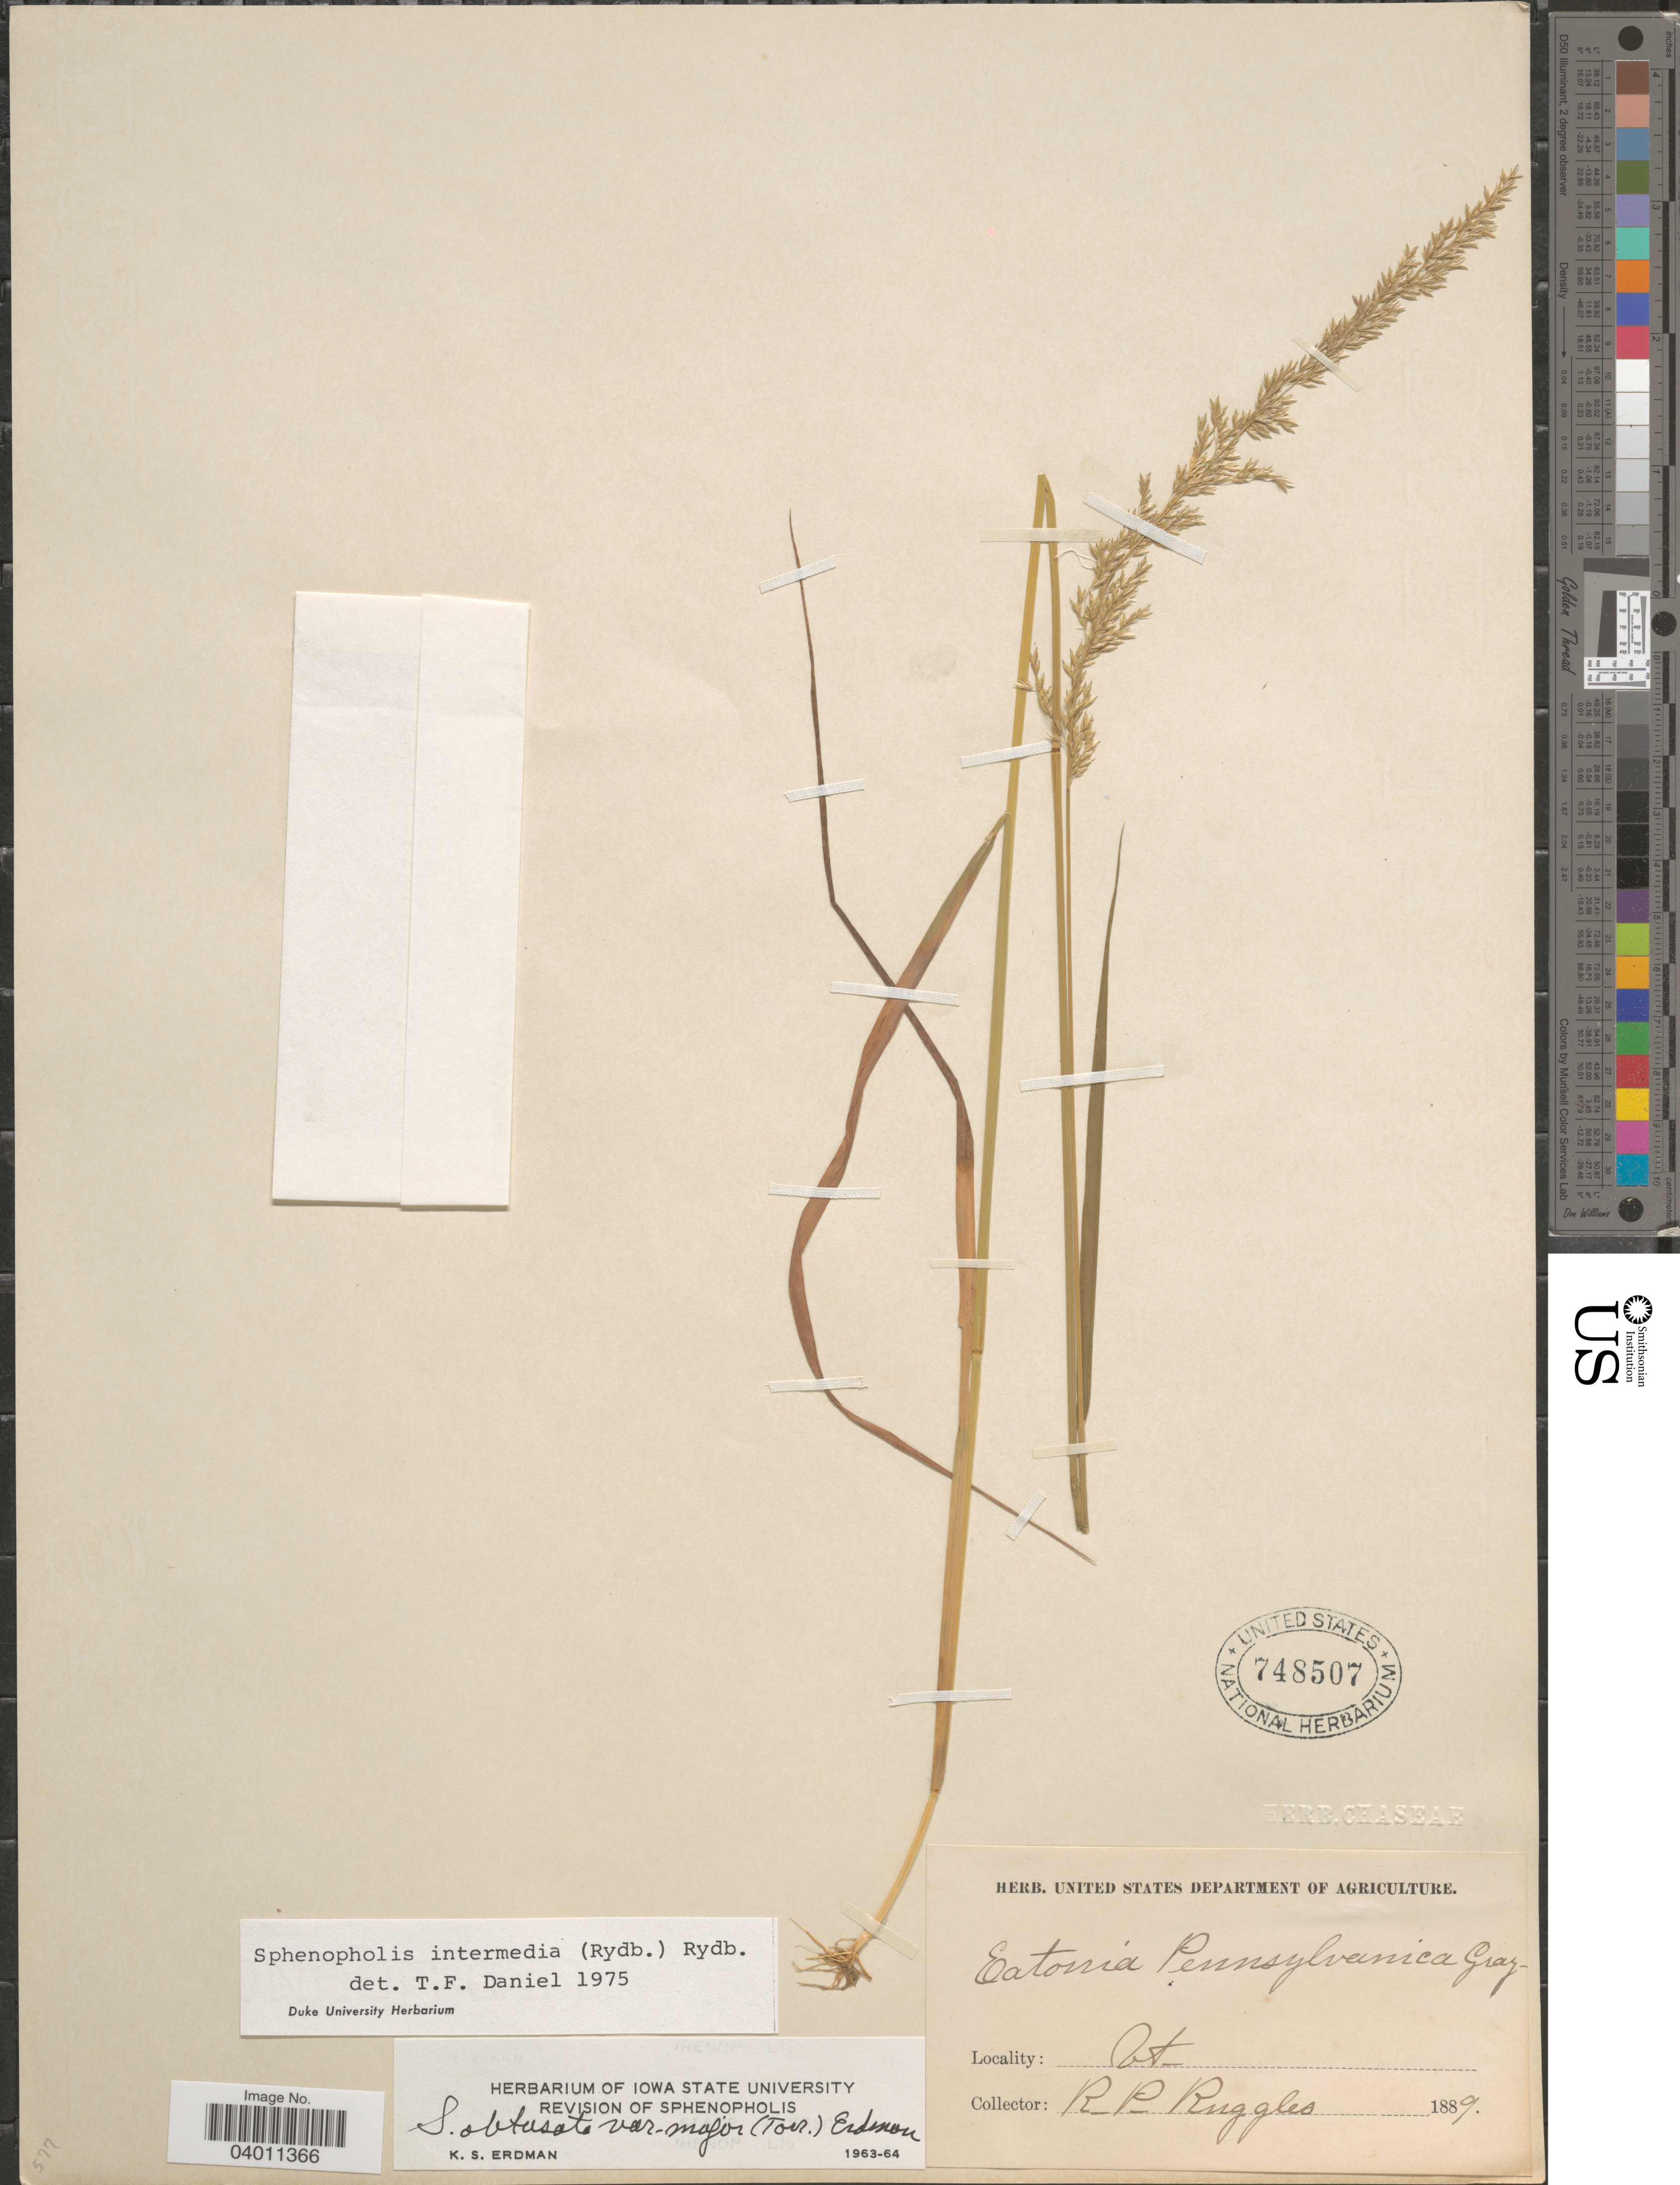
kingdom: Plantae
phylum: Tracheophyta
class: Liliopsida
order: Poales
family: Poaceae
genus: Sphenopholis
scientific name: Sphenopholis intermedia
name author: (Rydb.) Rydb.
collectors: R. Ruggles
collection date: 1889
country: United States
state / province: Vermont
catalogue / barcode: US 748507